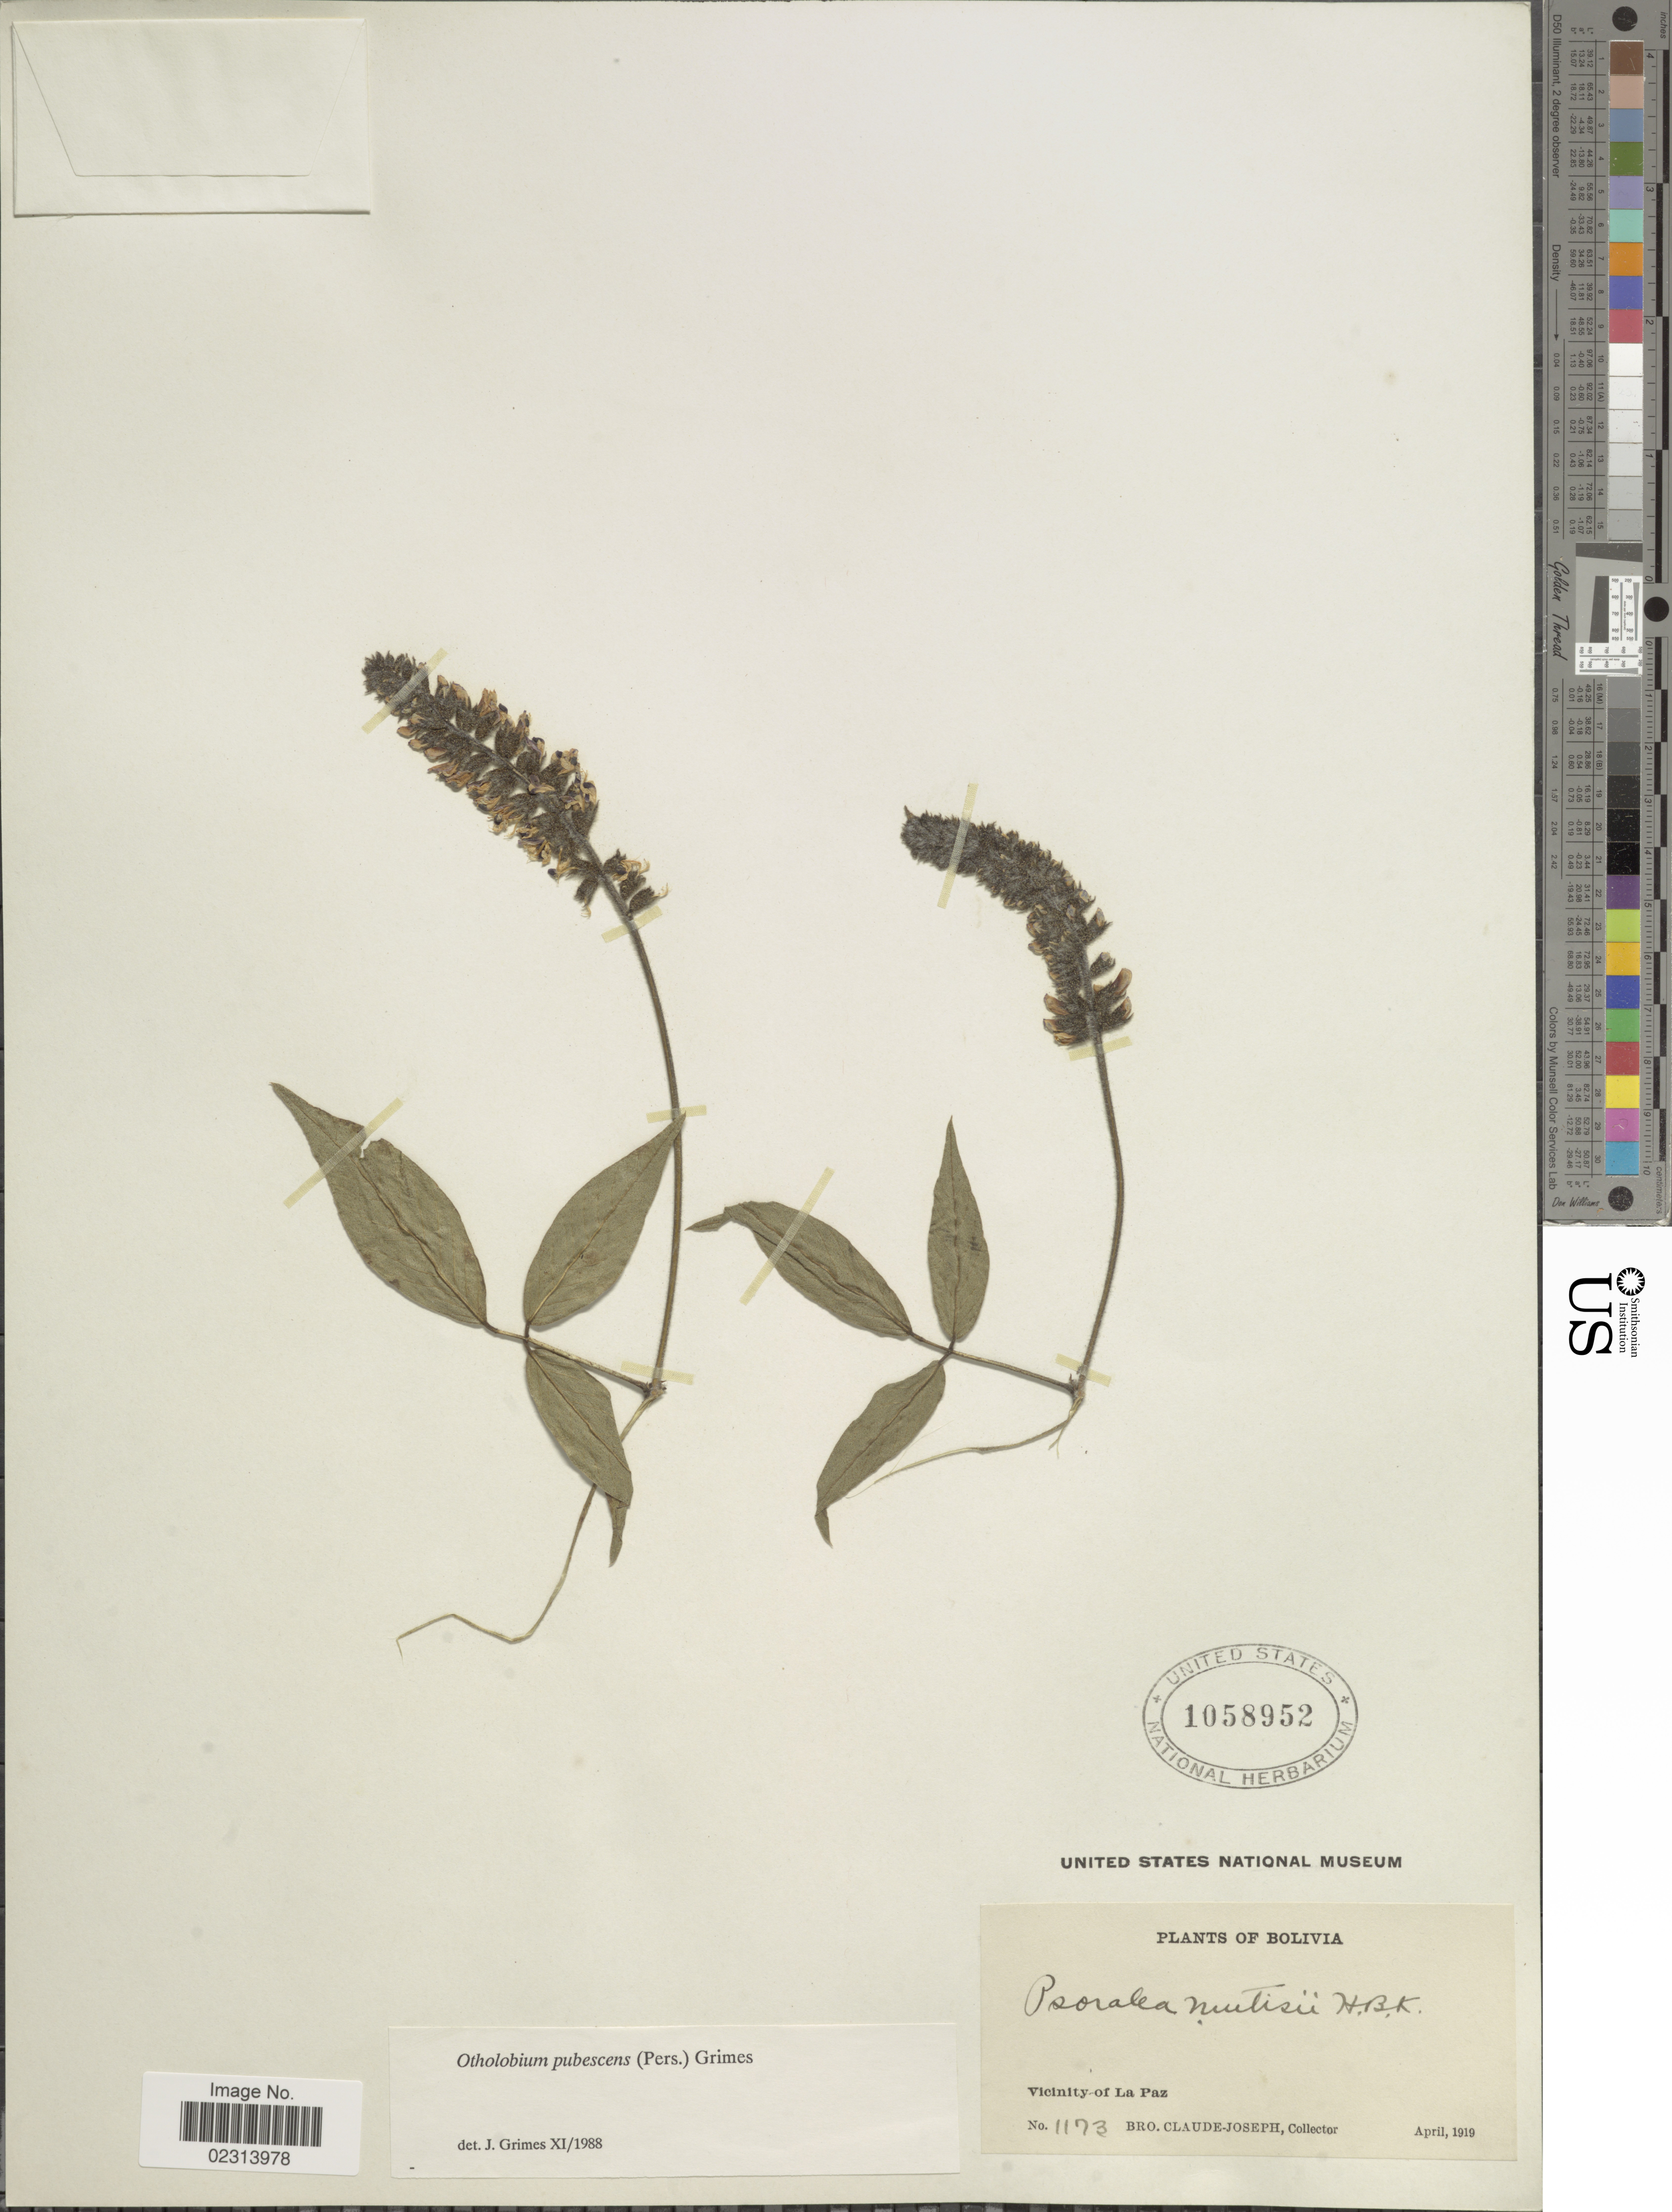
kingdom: Plantae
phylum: Tracheophyta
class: Magnoliopsida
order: Fabales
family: Fabaceae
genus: Otholobium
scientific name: Otholobium pubescens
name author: (Poir.) J.W. Grimes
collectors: Bro. Claude-Joseph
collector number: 1173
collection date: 1919-04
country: Bolivia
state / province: La Paz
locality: Vicinity of La Paz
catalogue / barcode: US 1058952